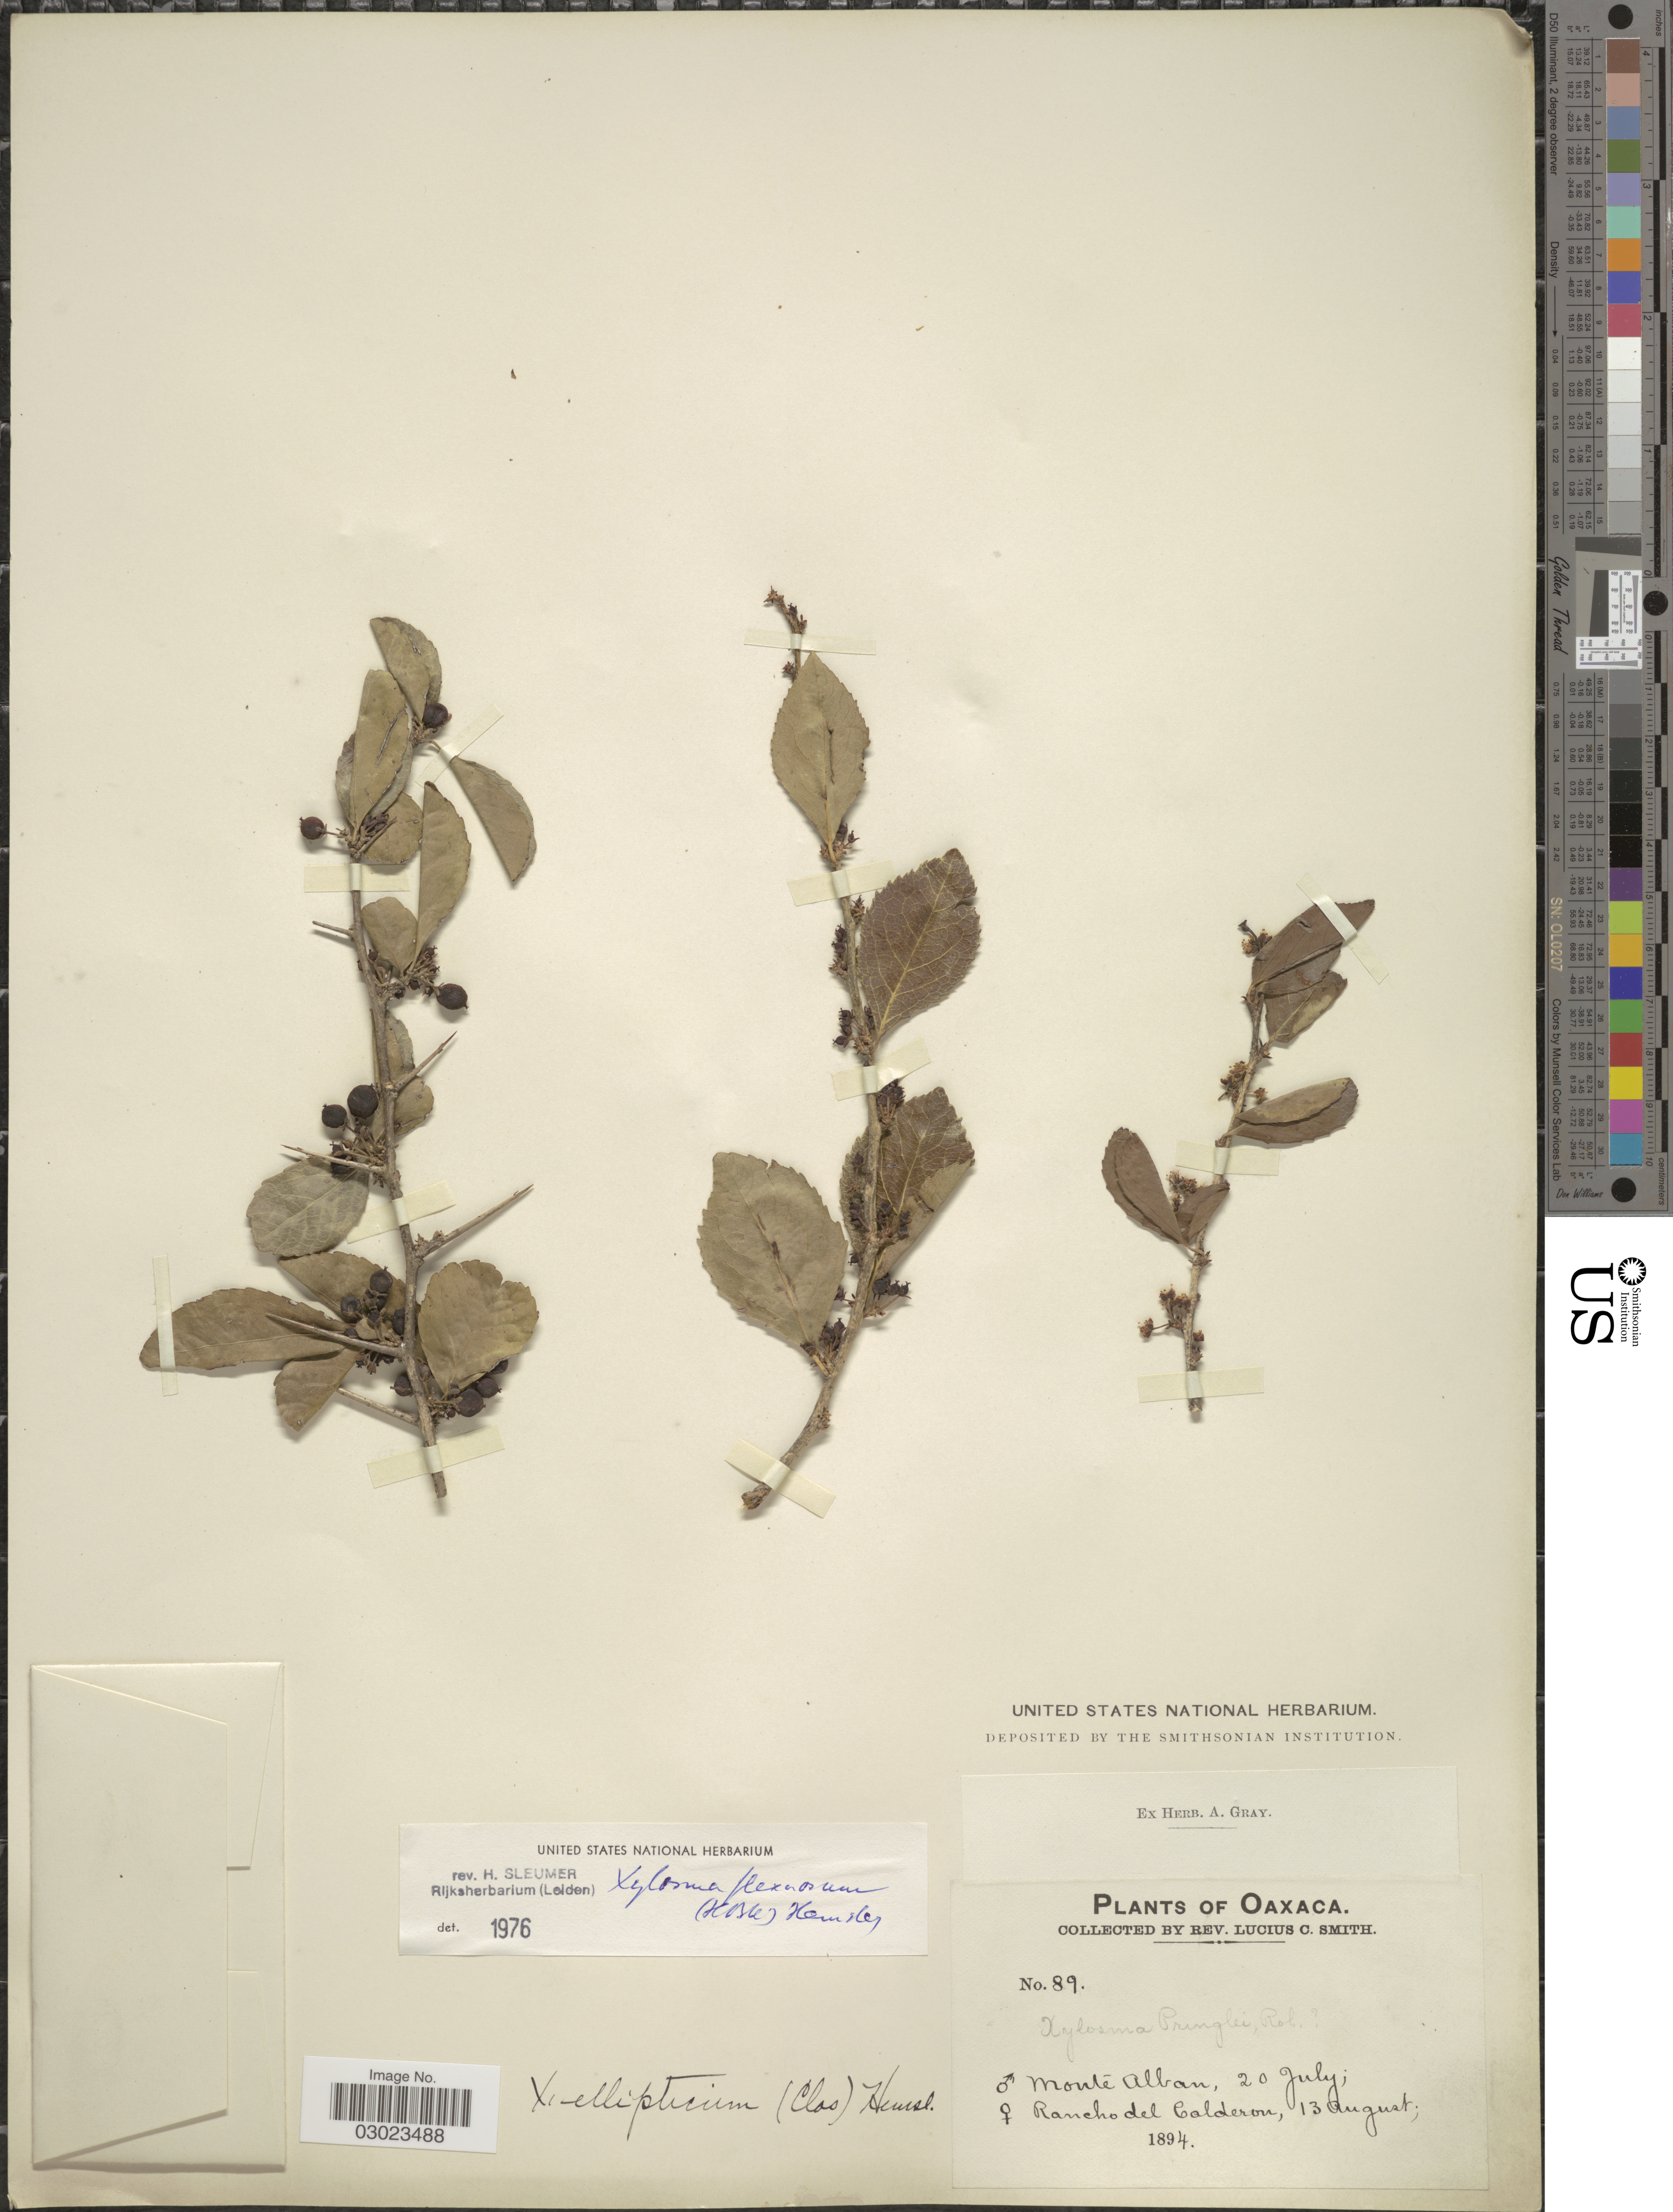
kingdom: Plantae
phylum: Tracheophyta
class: Magnoliopsida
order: Malpighiales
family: Salicaceae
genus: Xylosma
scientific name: Xylosma flexuosa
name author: (Kunth) Hemsl.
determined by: Sleumer, H. O.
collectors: L. C. Smith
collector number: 89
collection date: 1894-07-20/1894-08-13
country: Mexico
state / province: Oaxaca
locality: Monte Alban, Rancho del Calderon.